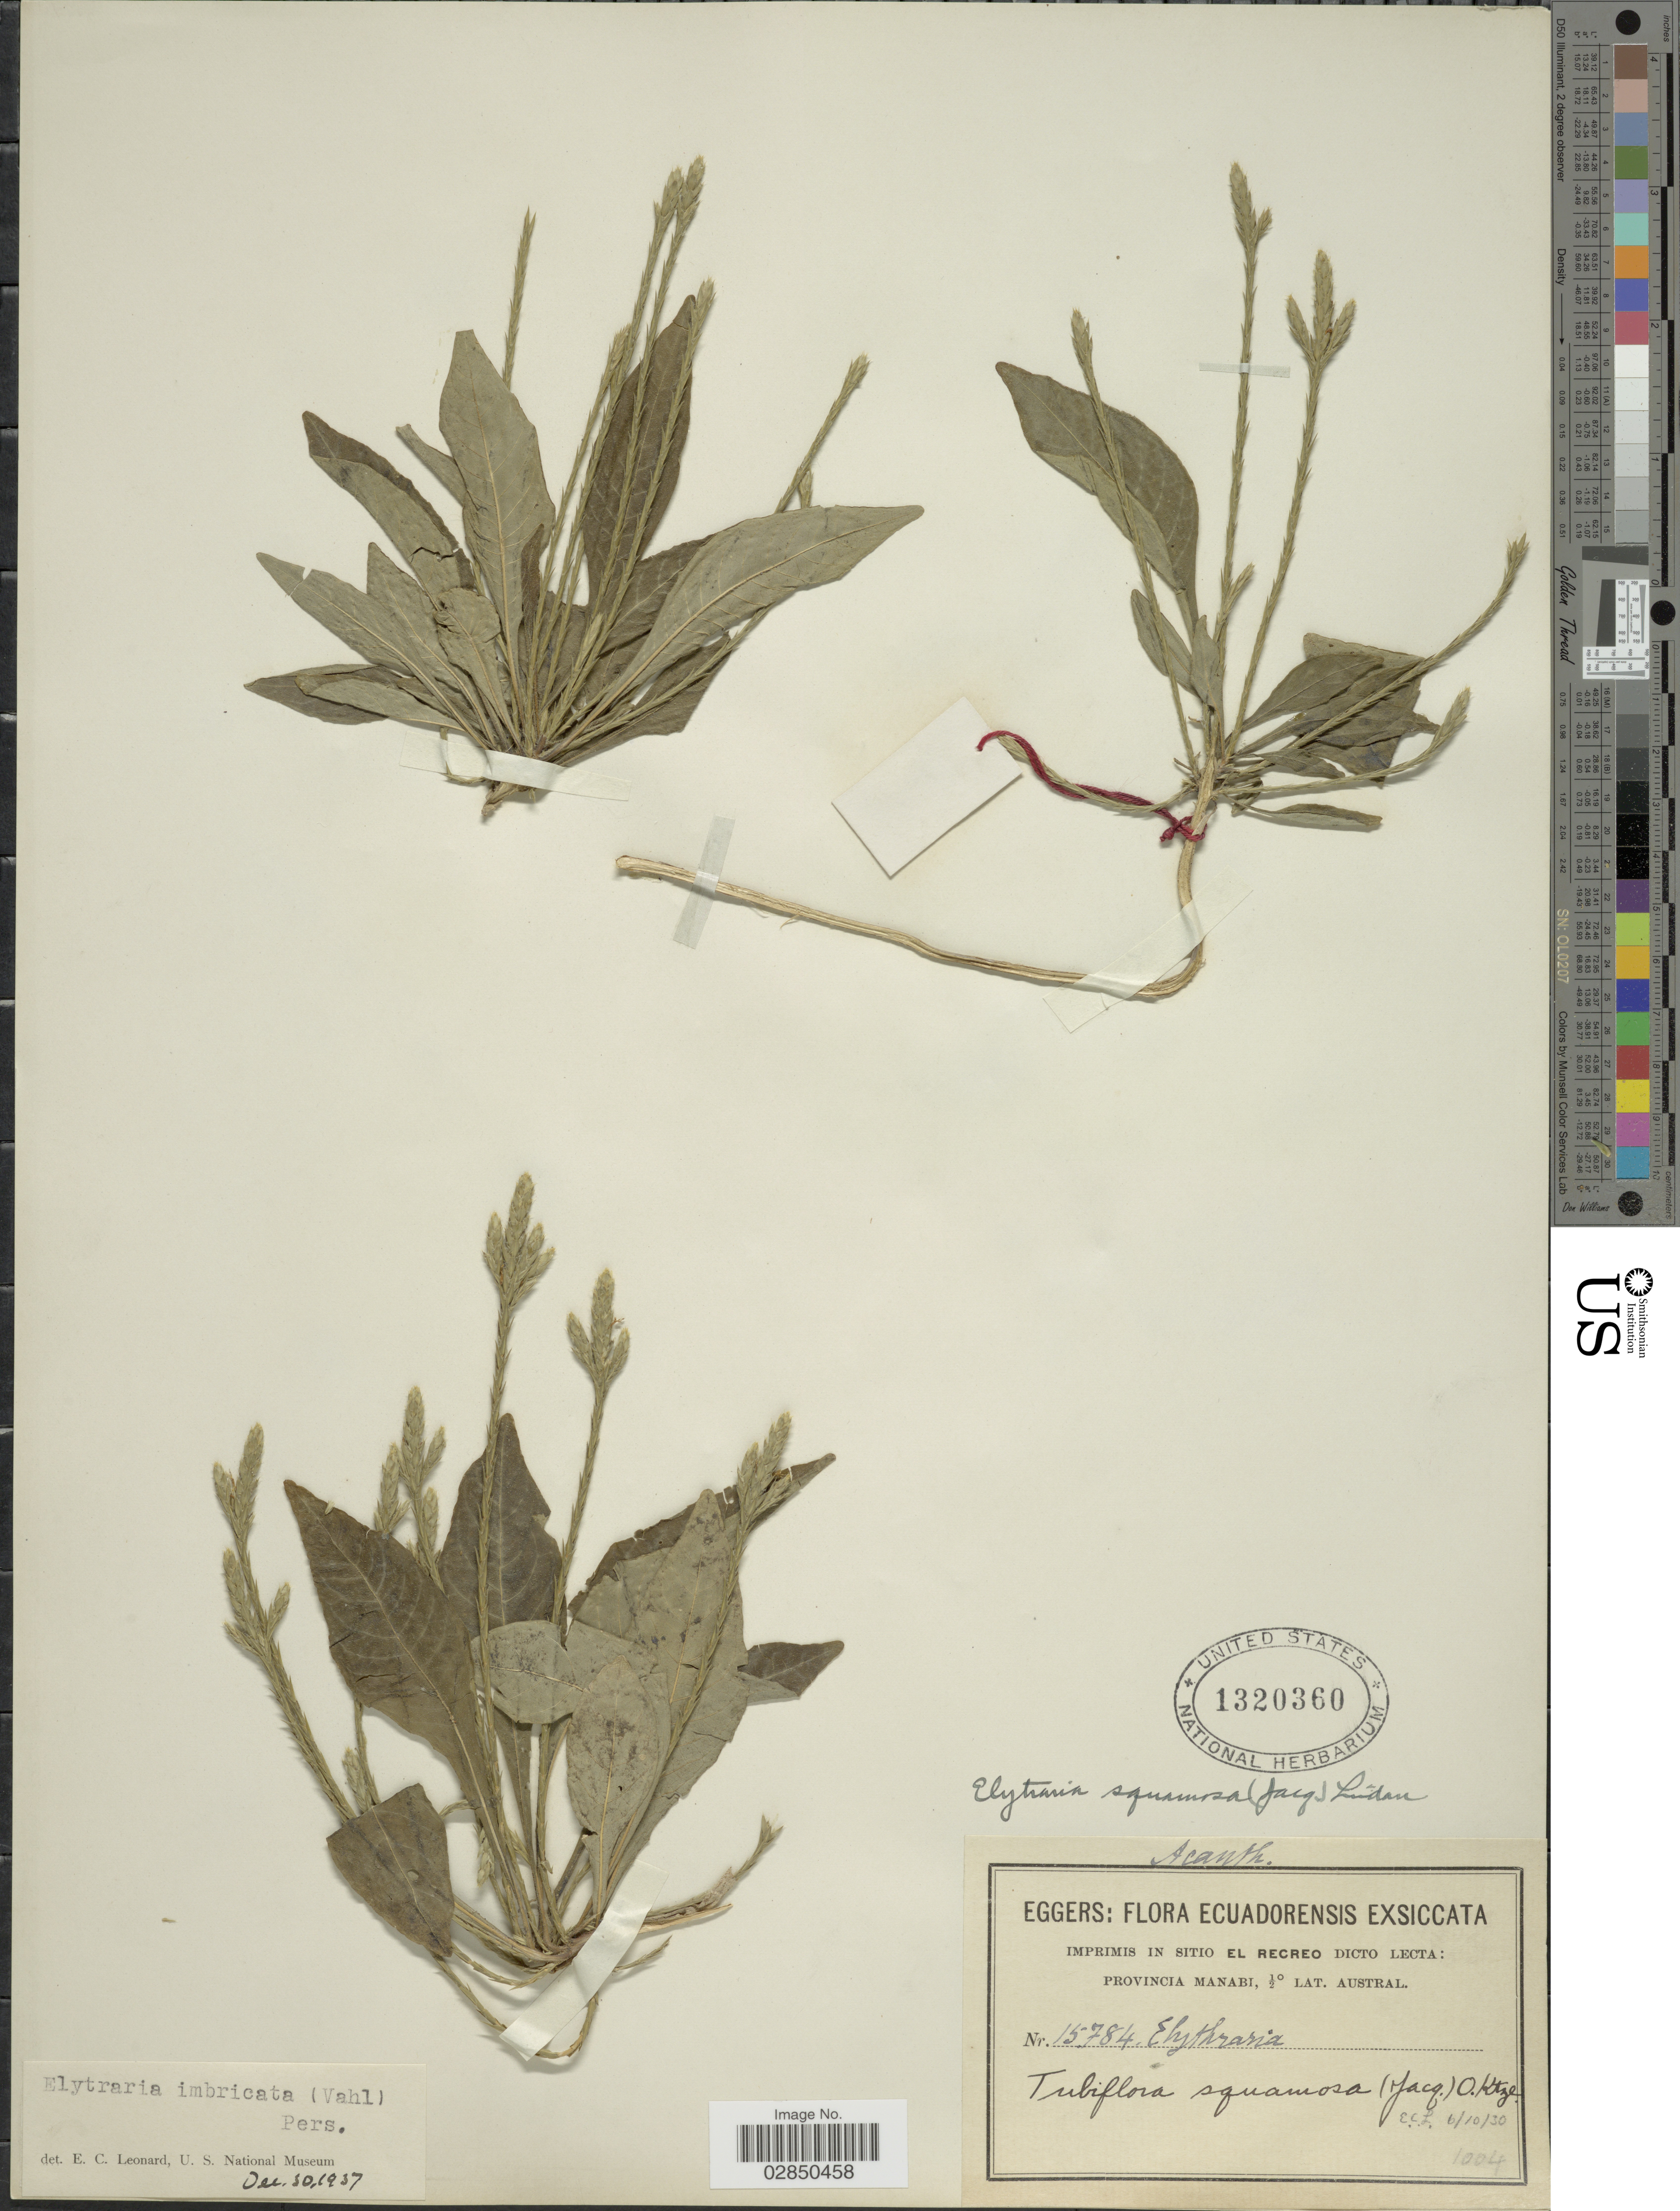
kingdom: Plantae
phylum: Tracheophyta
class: Magnoliopsida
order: Lamiales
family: Acanthaceae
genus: Elytraria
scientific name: Elytraria imbricata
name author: (Vahl) Pers.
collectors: -. Eggers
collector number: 15784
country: Ecuador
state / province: Manabí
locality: Imprimis in sitio El Recreo, ½° Lat. Austral.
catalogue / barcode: US 1320360